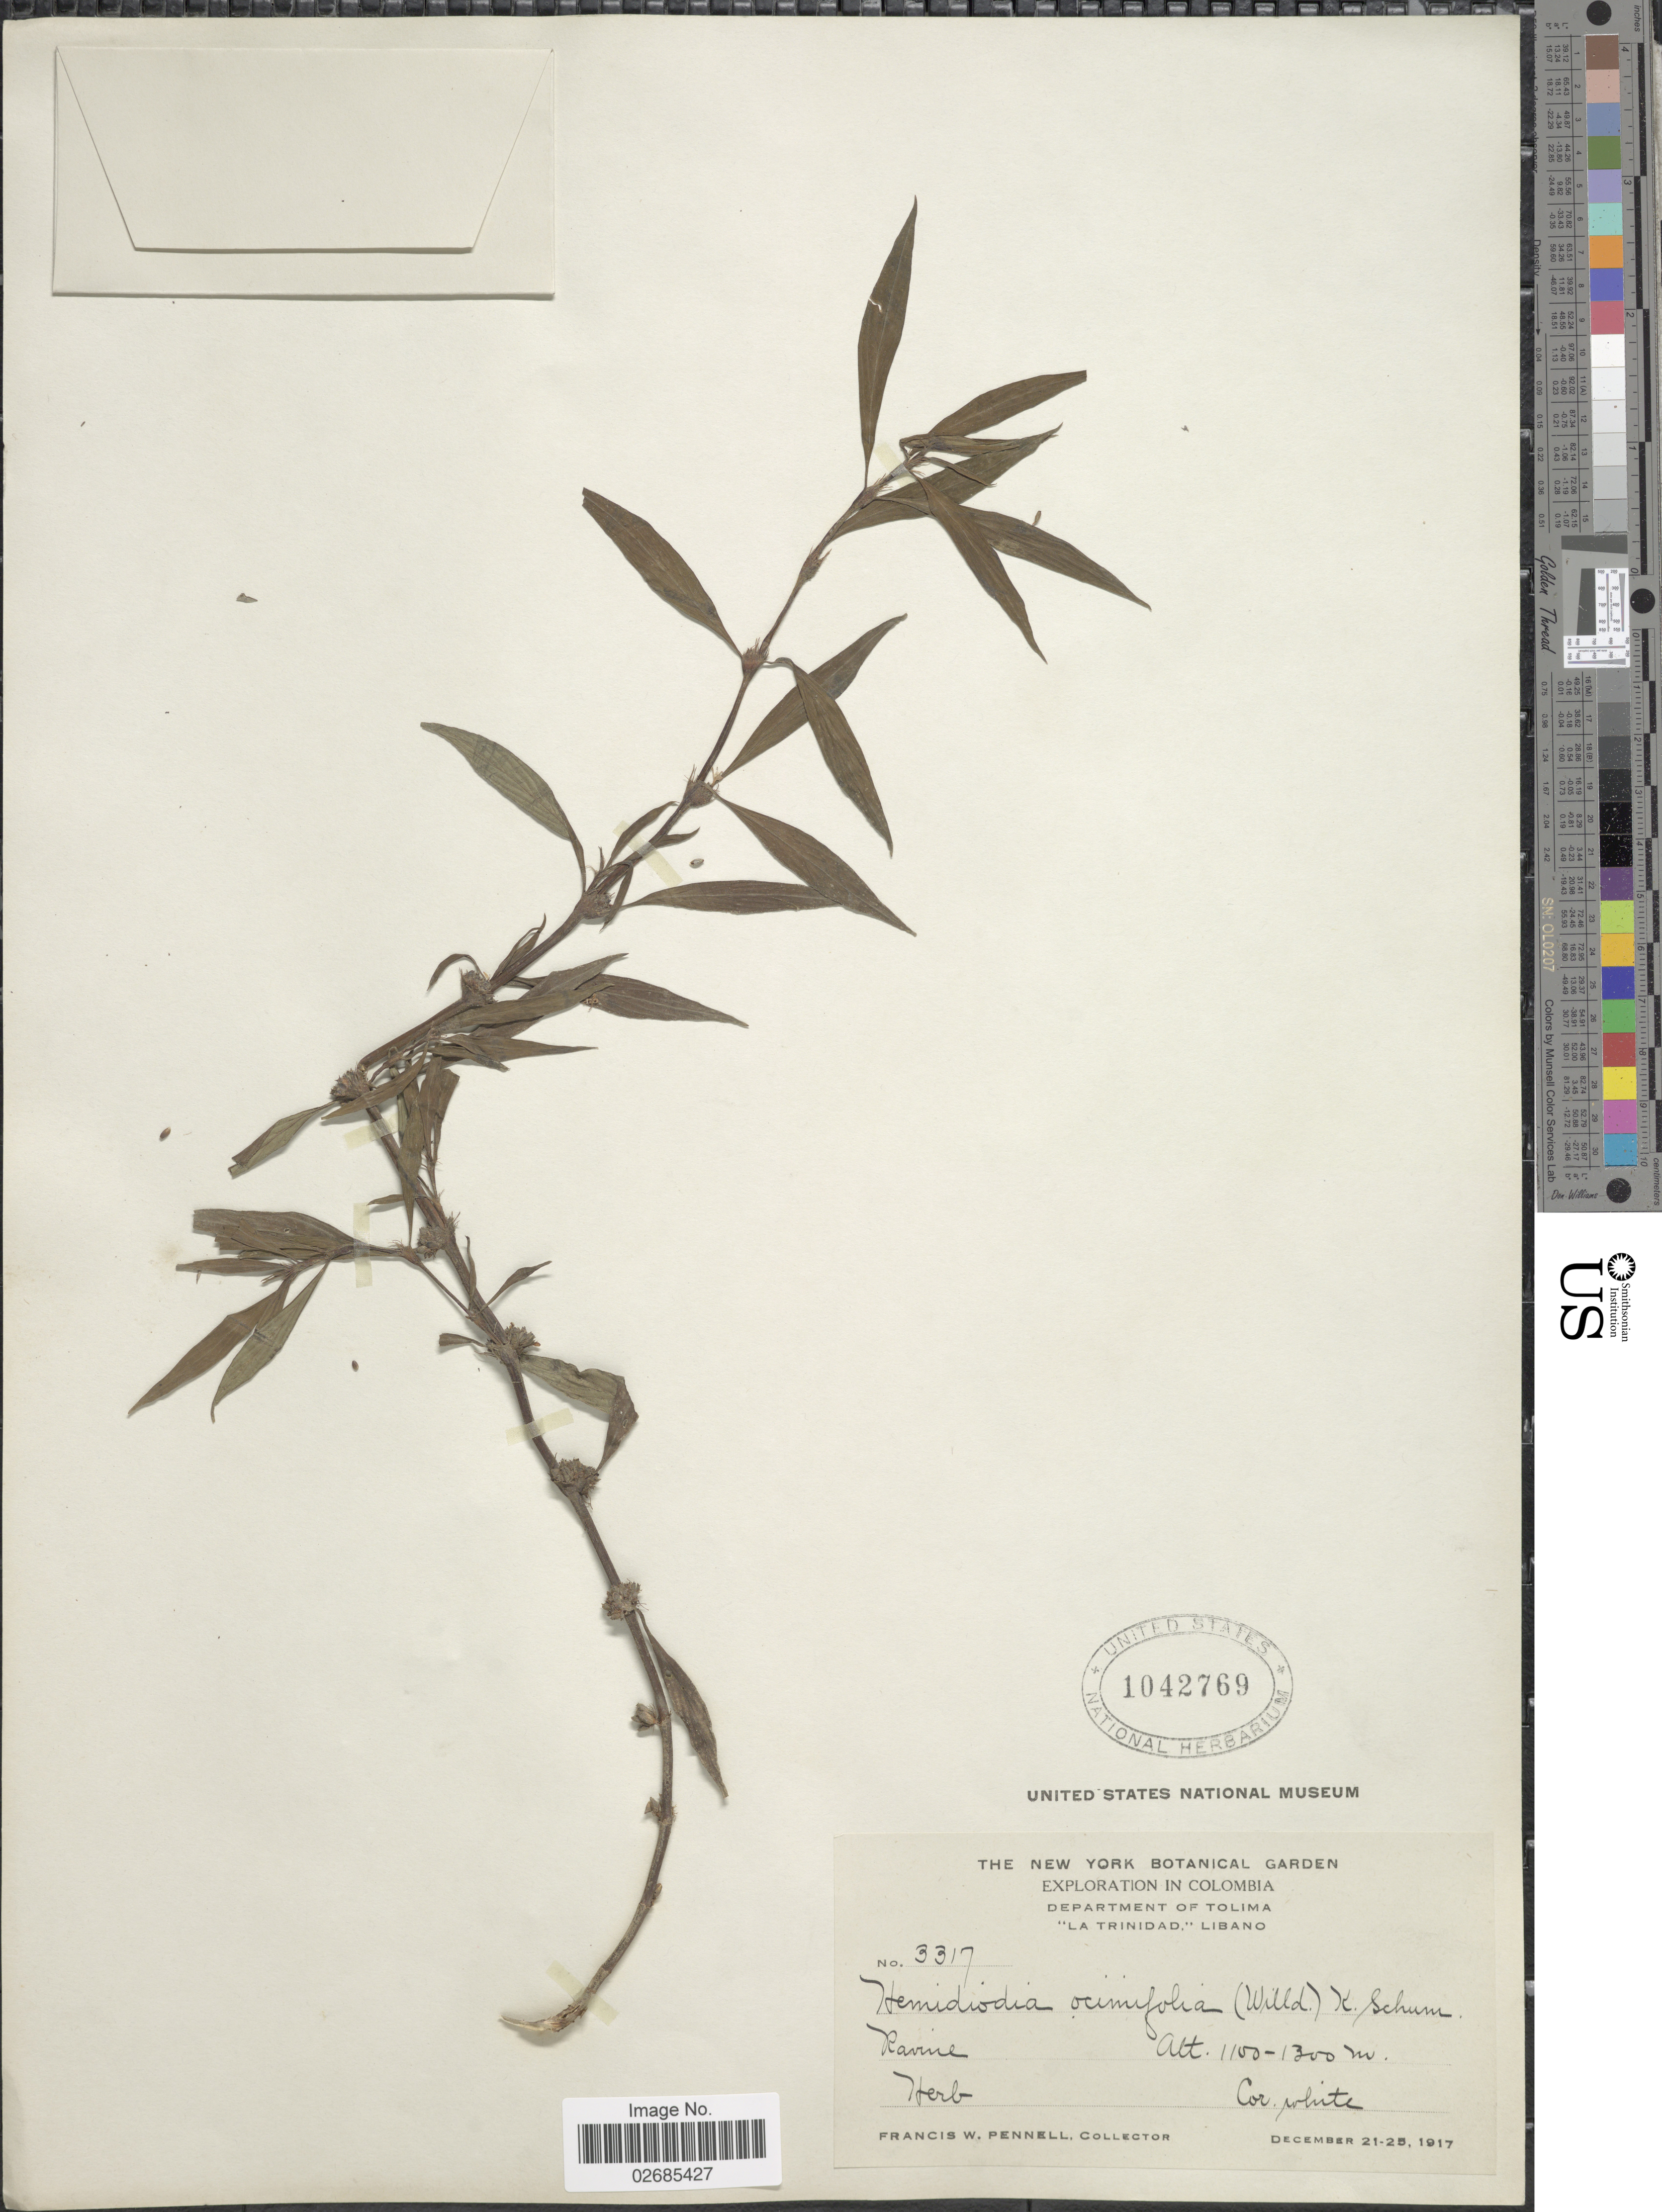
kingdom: Plantae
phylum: Tracheophyta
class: Magnoliopsida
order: Gentianales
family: Rubiaceae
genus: Hemidiodia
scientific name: Hemidiodia ocimifolia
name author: (Willd.) K. Schum.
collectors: F. W. Pennell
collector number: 3317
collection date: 1917-12-21/1917-12-25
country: Colombia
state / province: Tolima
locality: Department of Tolima. "La Trinidad,"Libano. Ravine.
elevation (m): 1100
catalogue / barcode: US 1042769